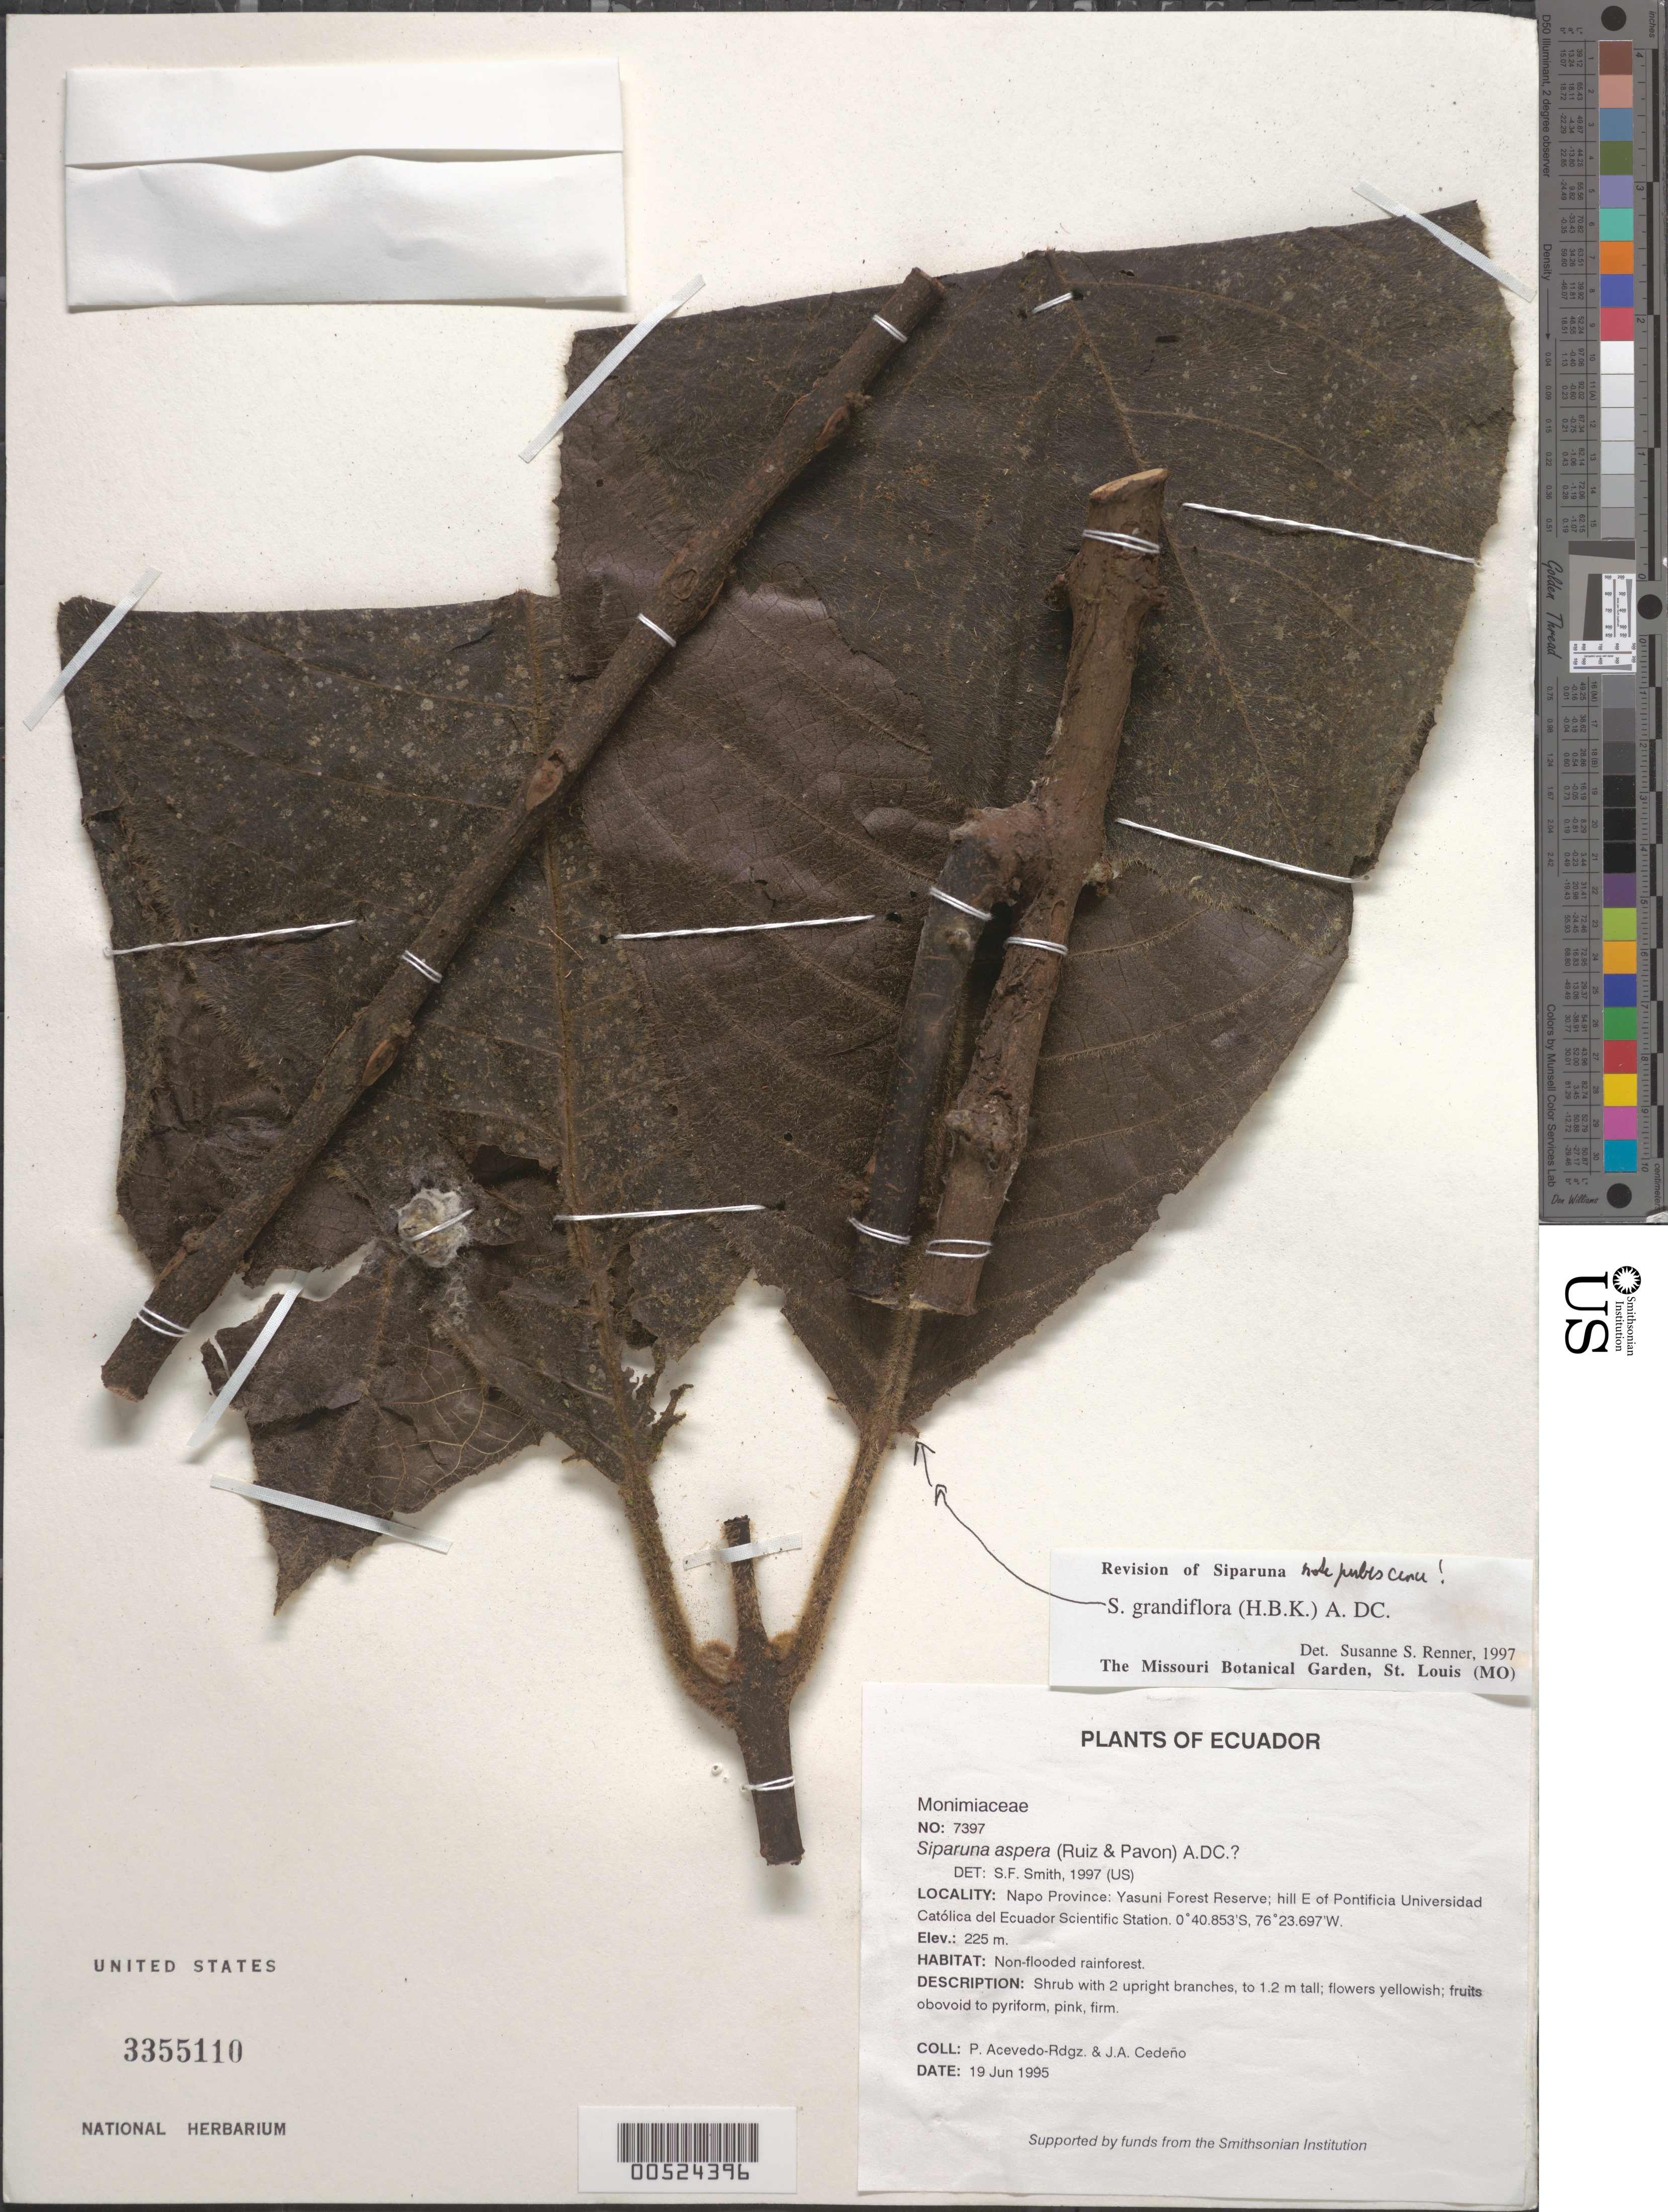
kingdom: Plantae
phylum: Tracheophyta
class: Magnoliopsida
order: Laurales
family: Siparunaceae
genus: Siparuna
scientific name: Siparuna grandiflora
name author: (Kunth) A. DC.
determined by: Renner, S. S.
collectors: P. Acevedo-Rodr. & J. A. Cedeño M.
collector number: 7397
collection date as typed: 19 Jun 1995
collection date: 1995-06-19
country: Ecuador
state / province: Napo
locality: Napo Province: Yasuni Forest Reserve; hill E of Pontificia Universidad Católica del Ecuador Scientific Station.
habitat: Non-flooded rainforest.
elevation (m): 225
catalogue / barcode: US 3355110